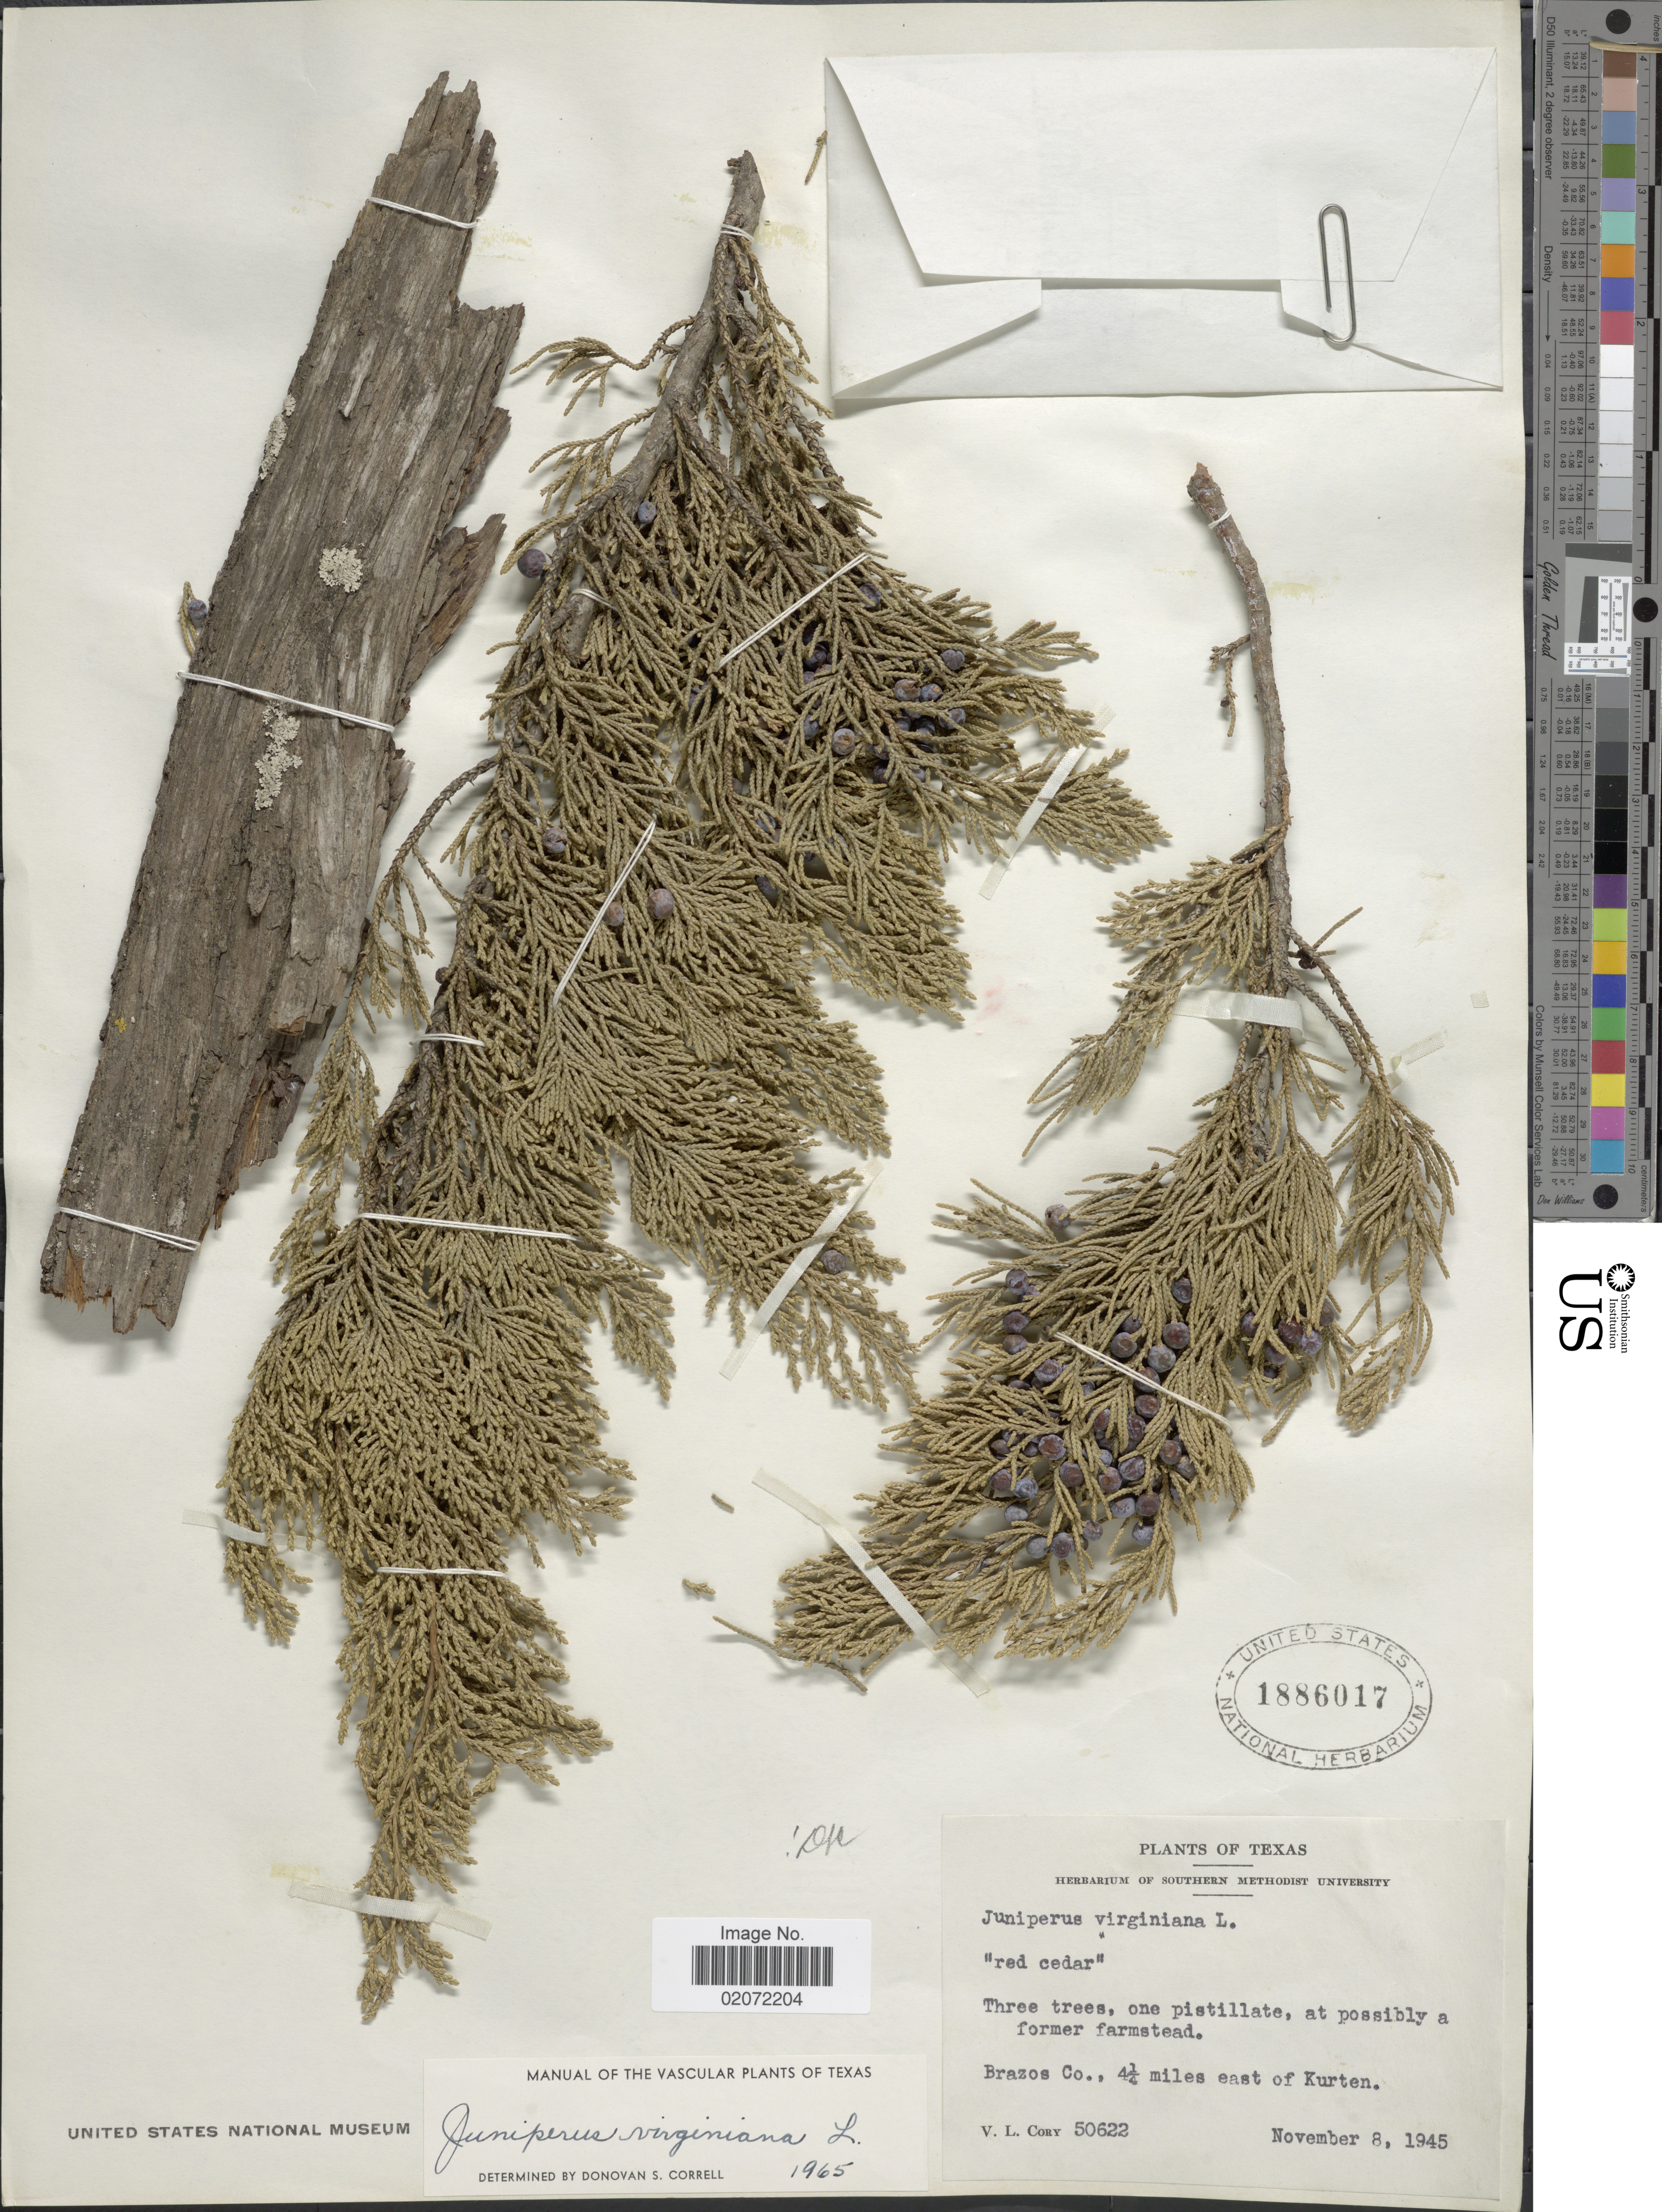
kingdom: Plantae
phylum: Tracheophyta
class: Pinopsida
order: Pinales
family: Cupressaceae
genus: Juniperus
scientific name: Juniperus virginiana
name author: L.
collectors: V. Cory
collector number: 50622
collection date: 1945-11-08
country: United States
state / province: Texas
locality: Texas, Brazos Co., 4¼ miles east of Kurten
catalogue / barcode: US 1886017